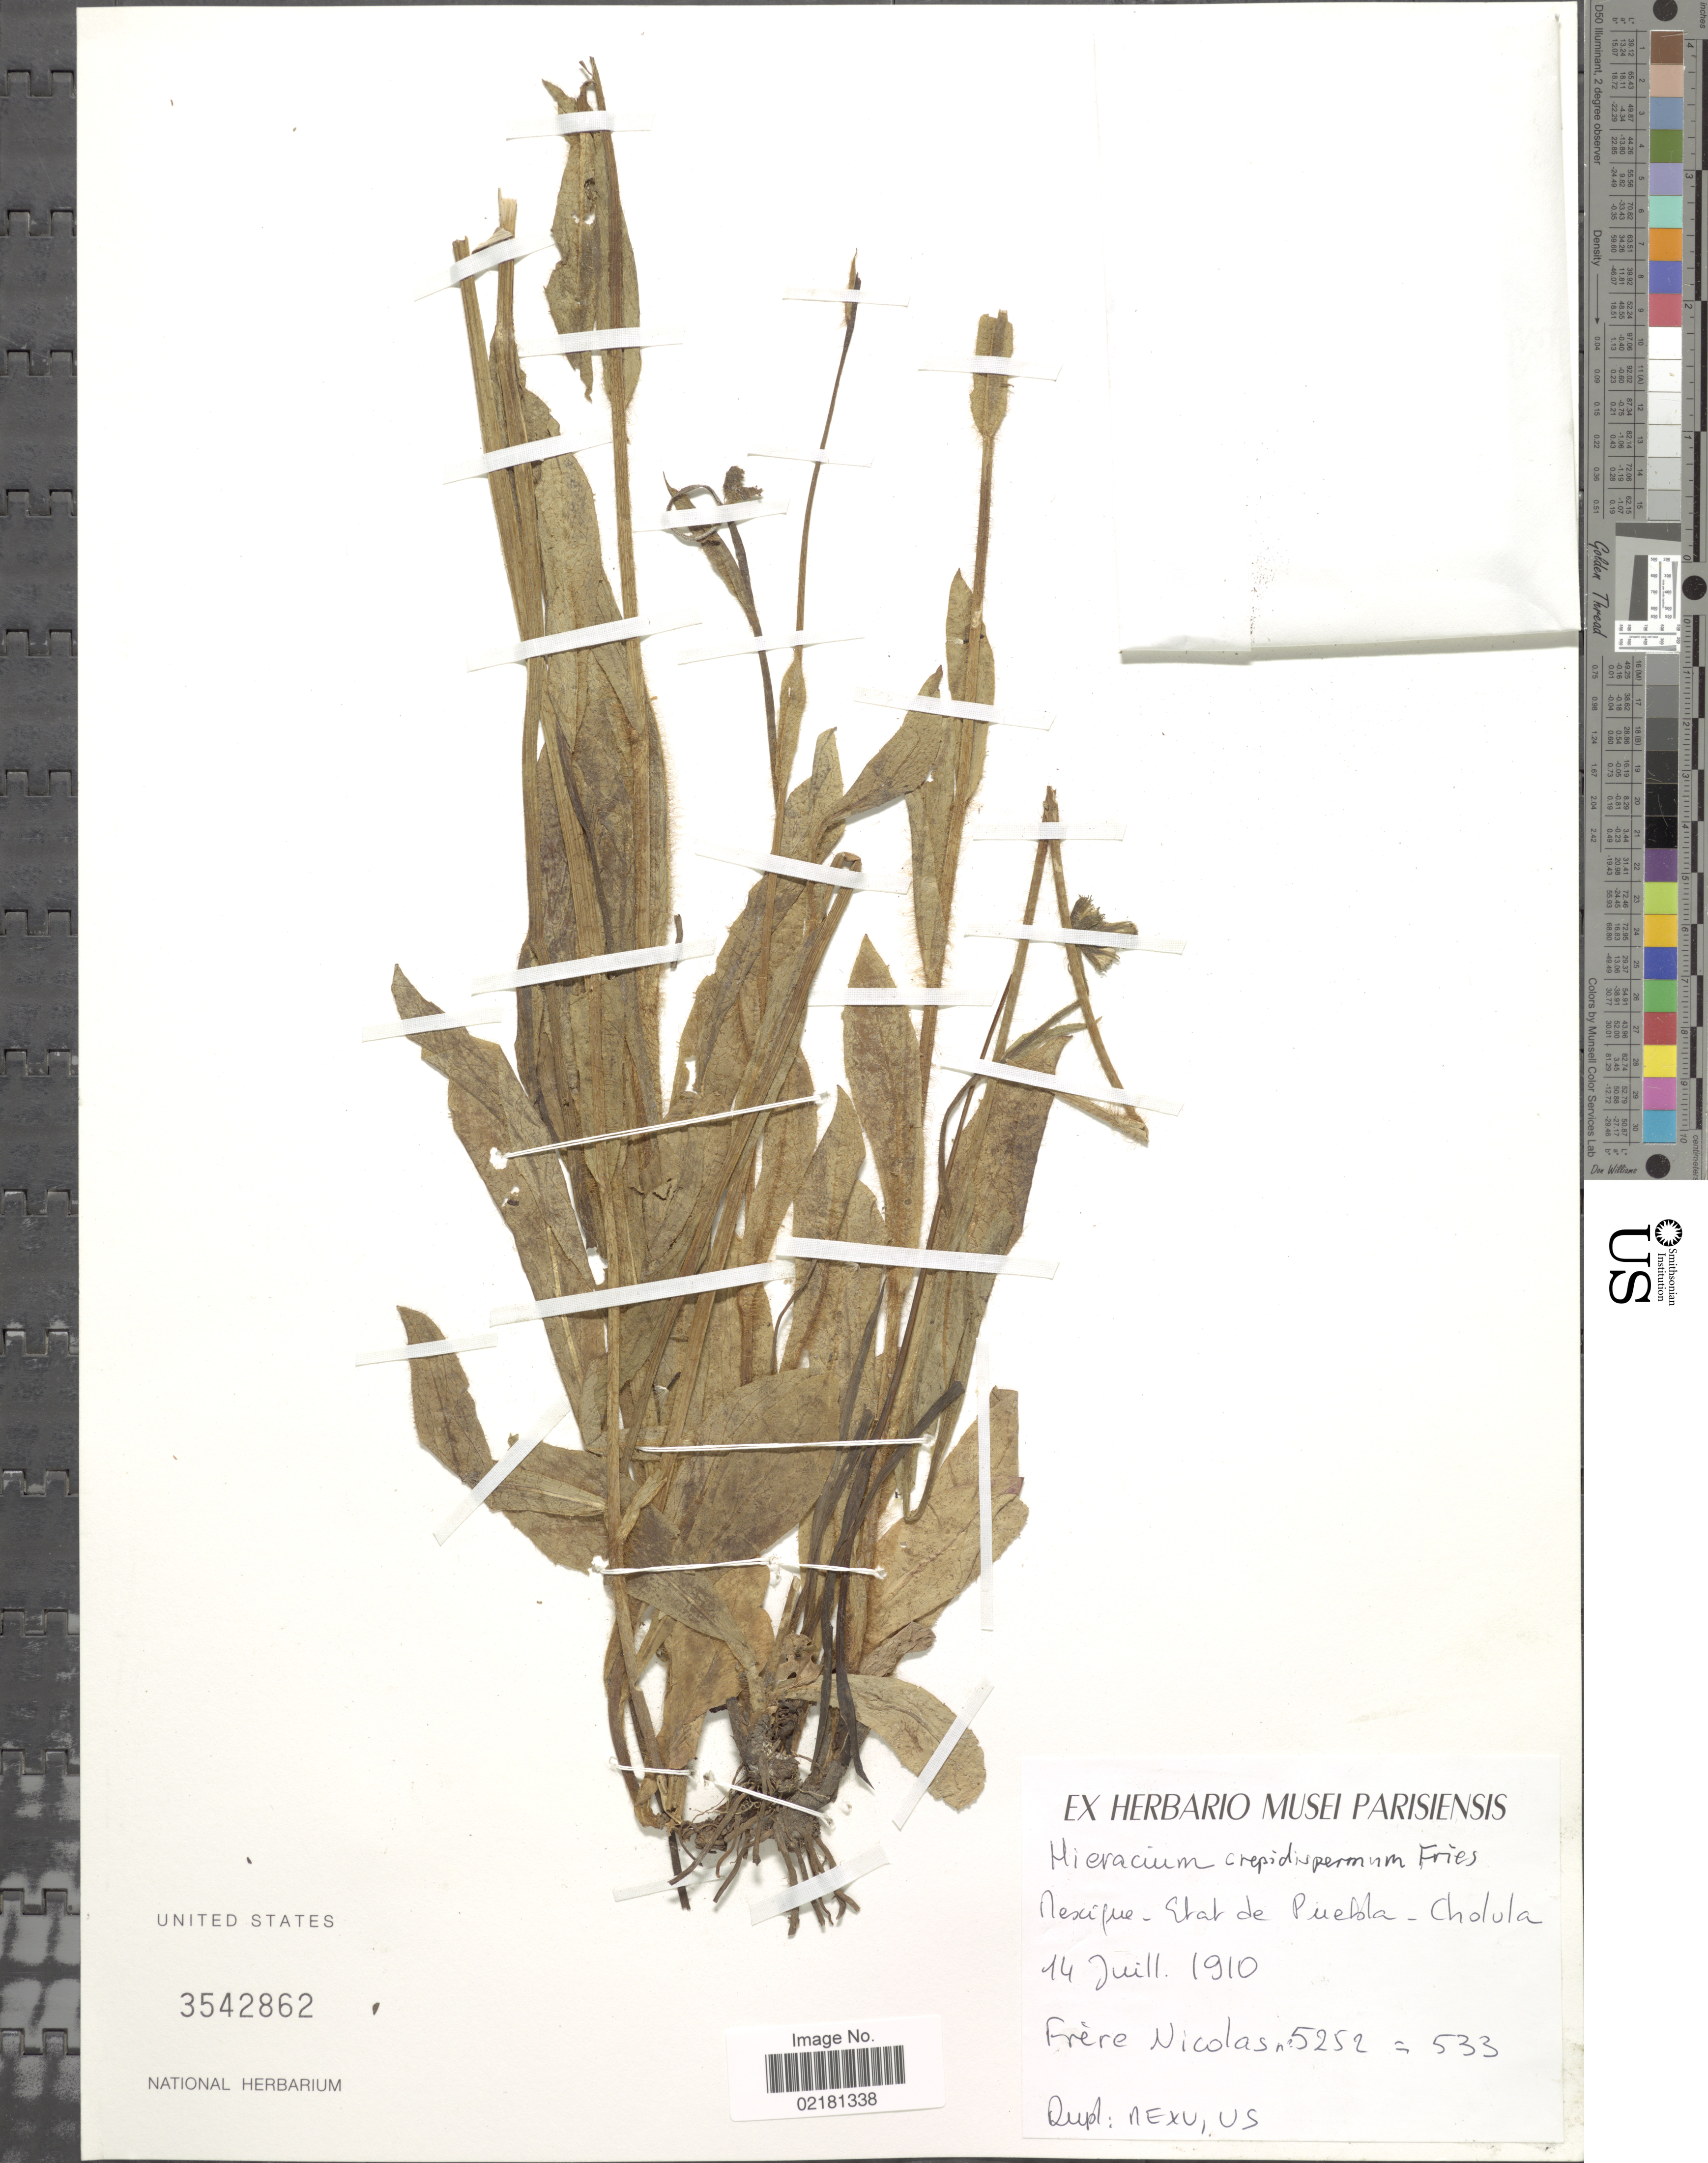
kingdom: Plantae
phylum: Tracheophyta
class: Magnoliopsida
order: Asterales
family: Asteraceae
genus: Hieracium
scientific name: Hieracium crepidispermum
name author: Fr.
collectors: Bro. Nicolas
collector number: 5252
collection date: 1910-07-14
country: Mexico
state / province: Puebla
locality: Cholula.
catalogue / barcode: US 3542862